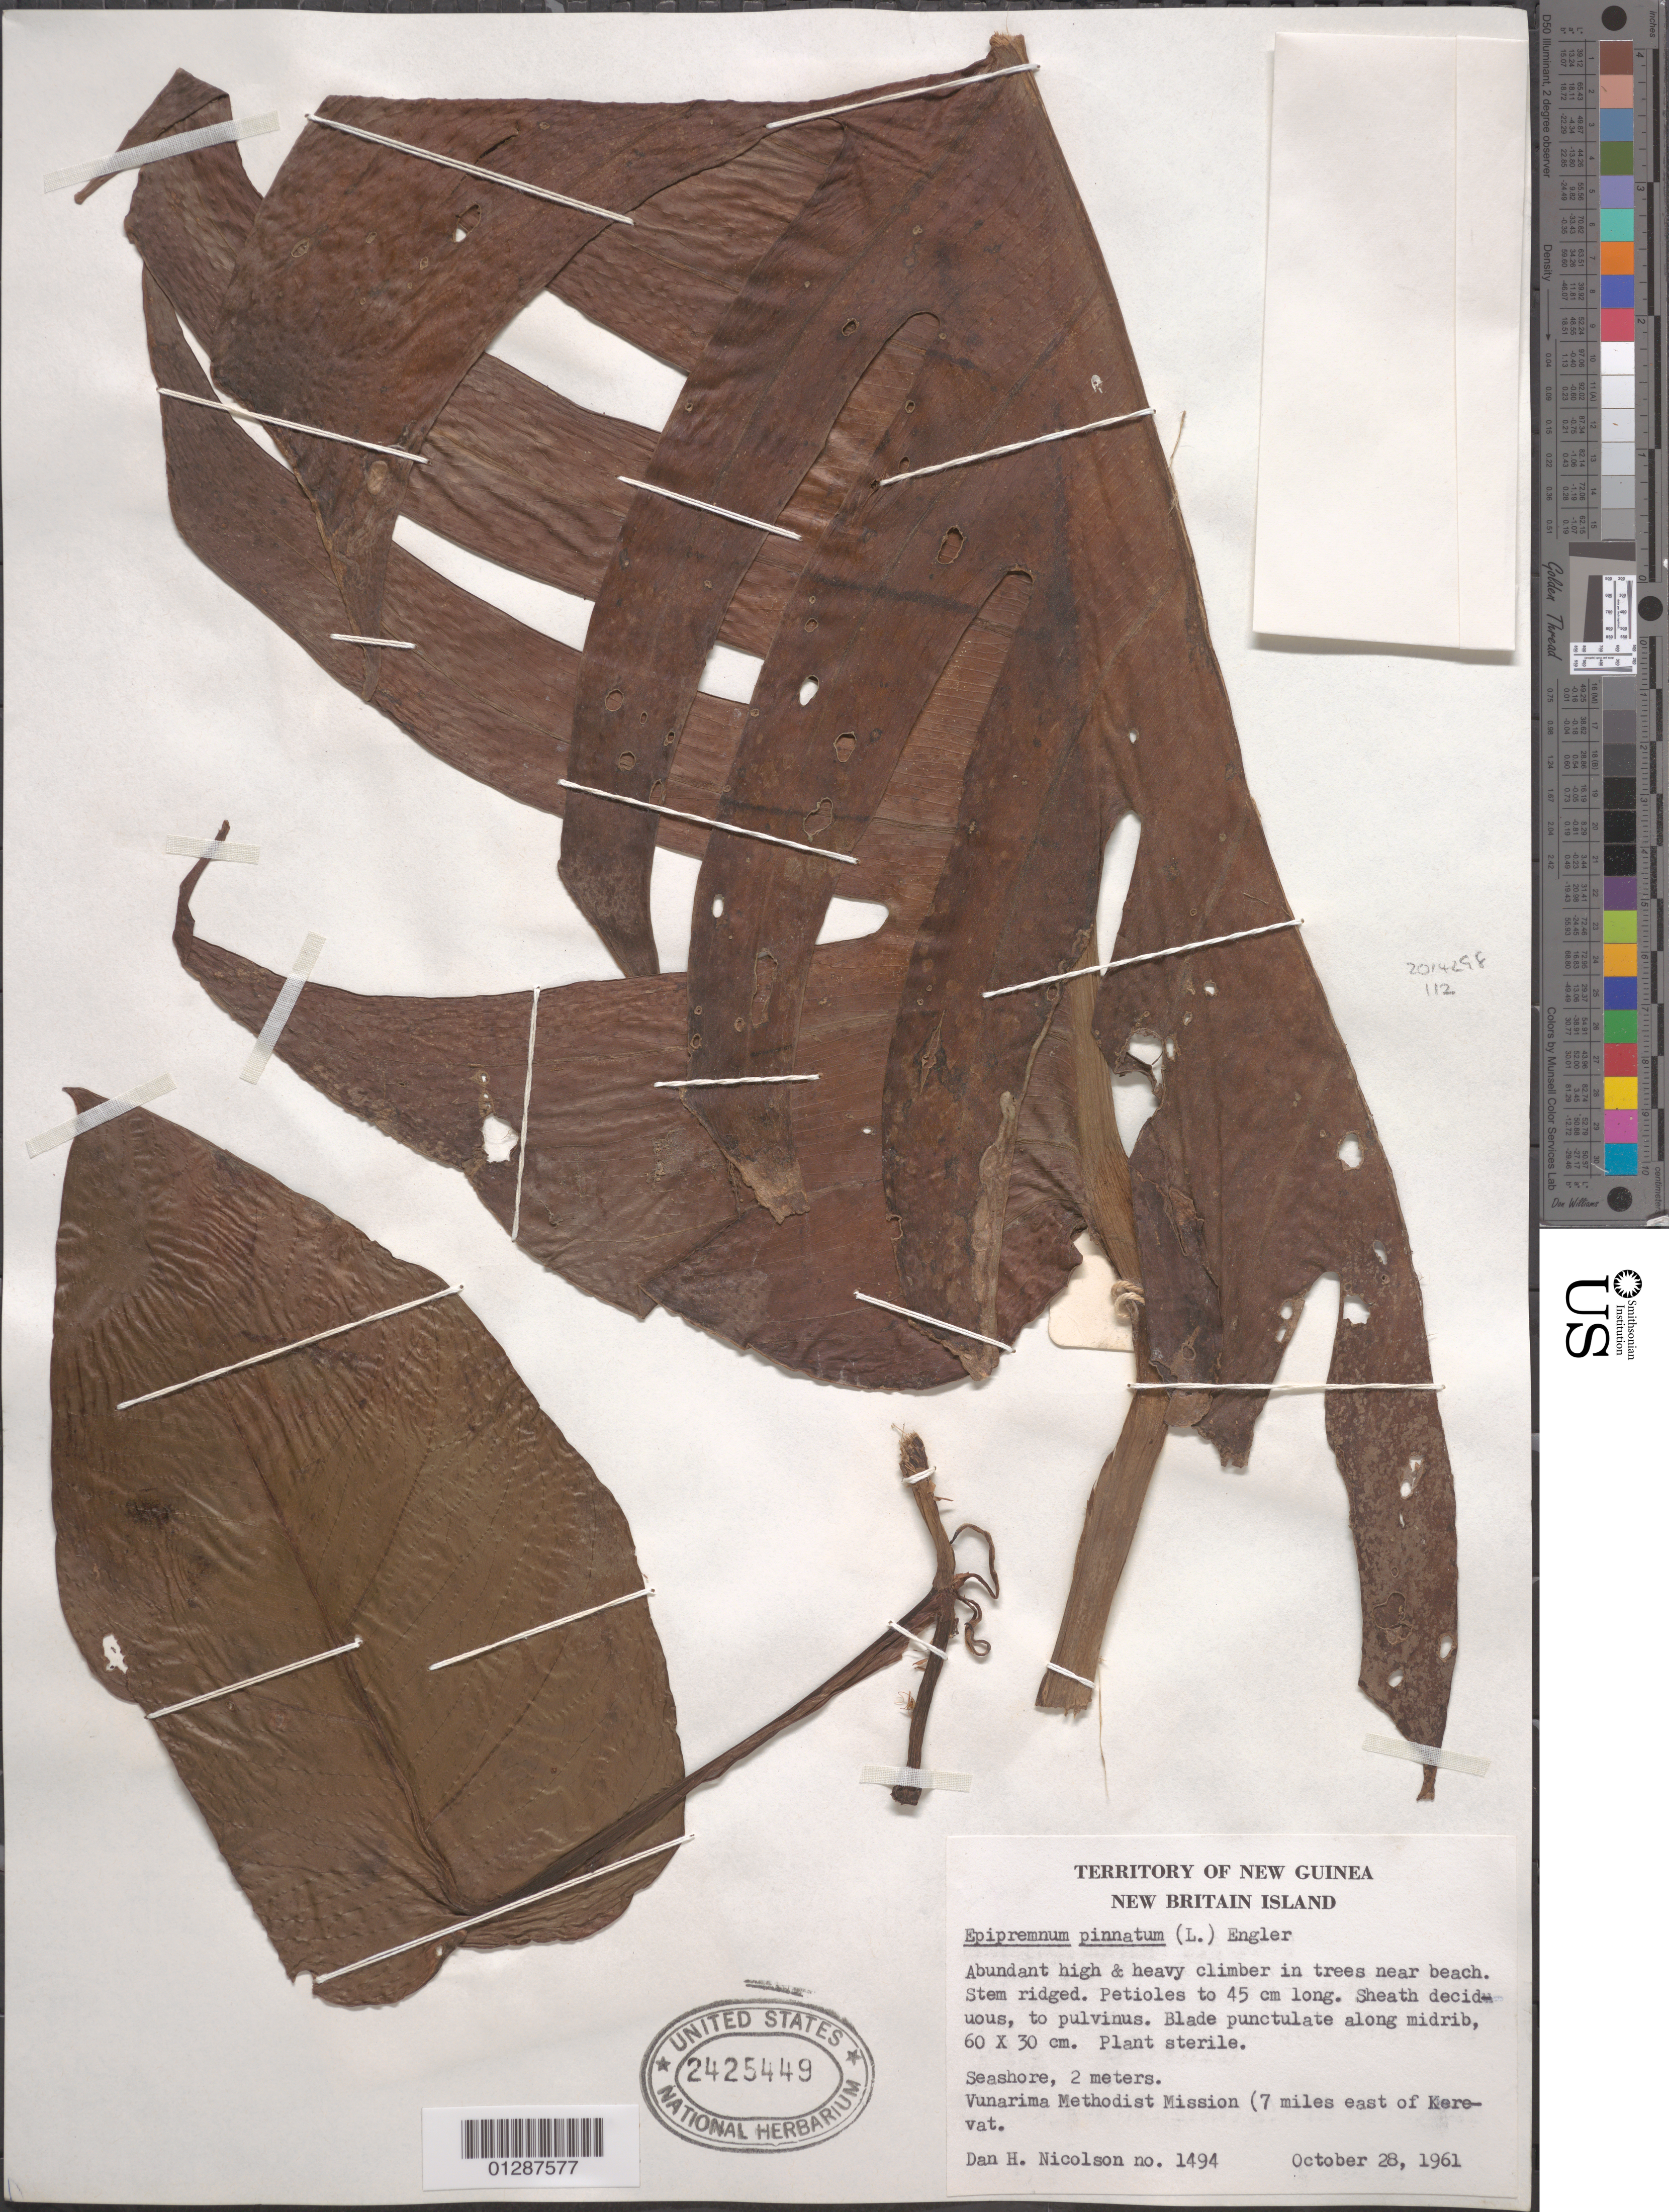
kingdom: Plantae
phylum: Tracheophyta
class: Liliopsida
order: Alismatales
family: Araceae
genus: Epipremnum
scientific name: Epipremnum pinnatum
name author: (L.) Engl.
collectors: D. H. Nicolson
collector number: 1494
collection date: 1961-10-28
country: Papua New Guinea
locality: Territory of New Guinea. New Britain Island. Vunarima Methodist Mission (7 miles east of Kerevat).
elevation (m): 2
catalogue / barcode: US 2425449